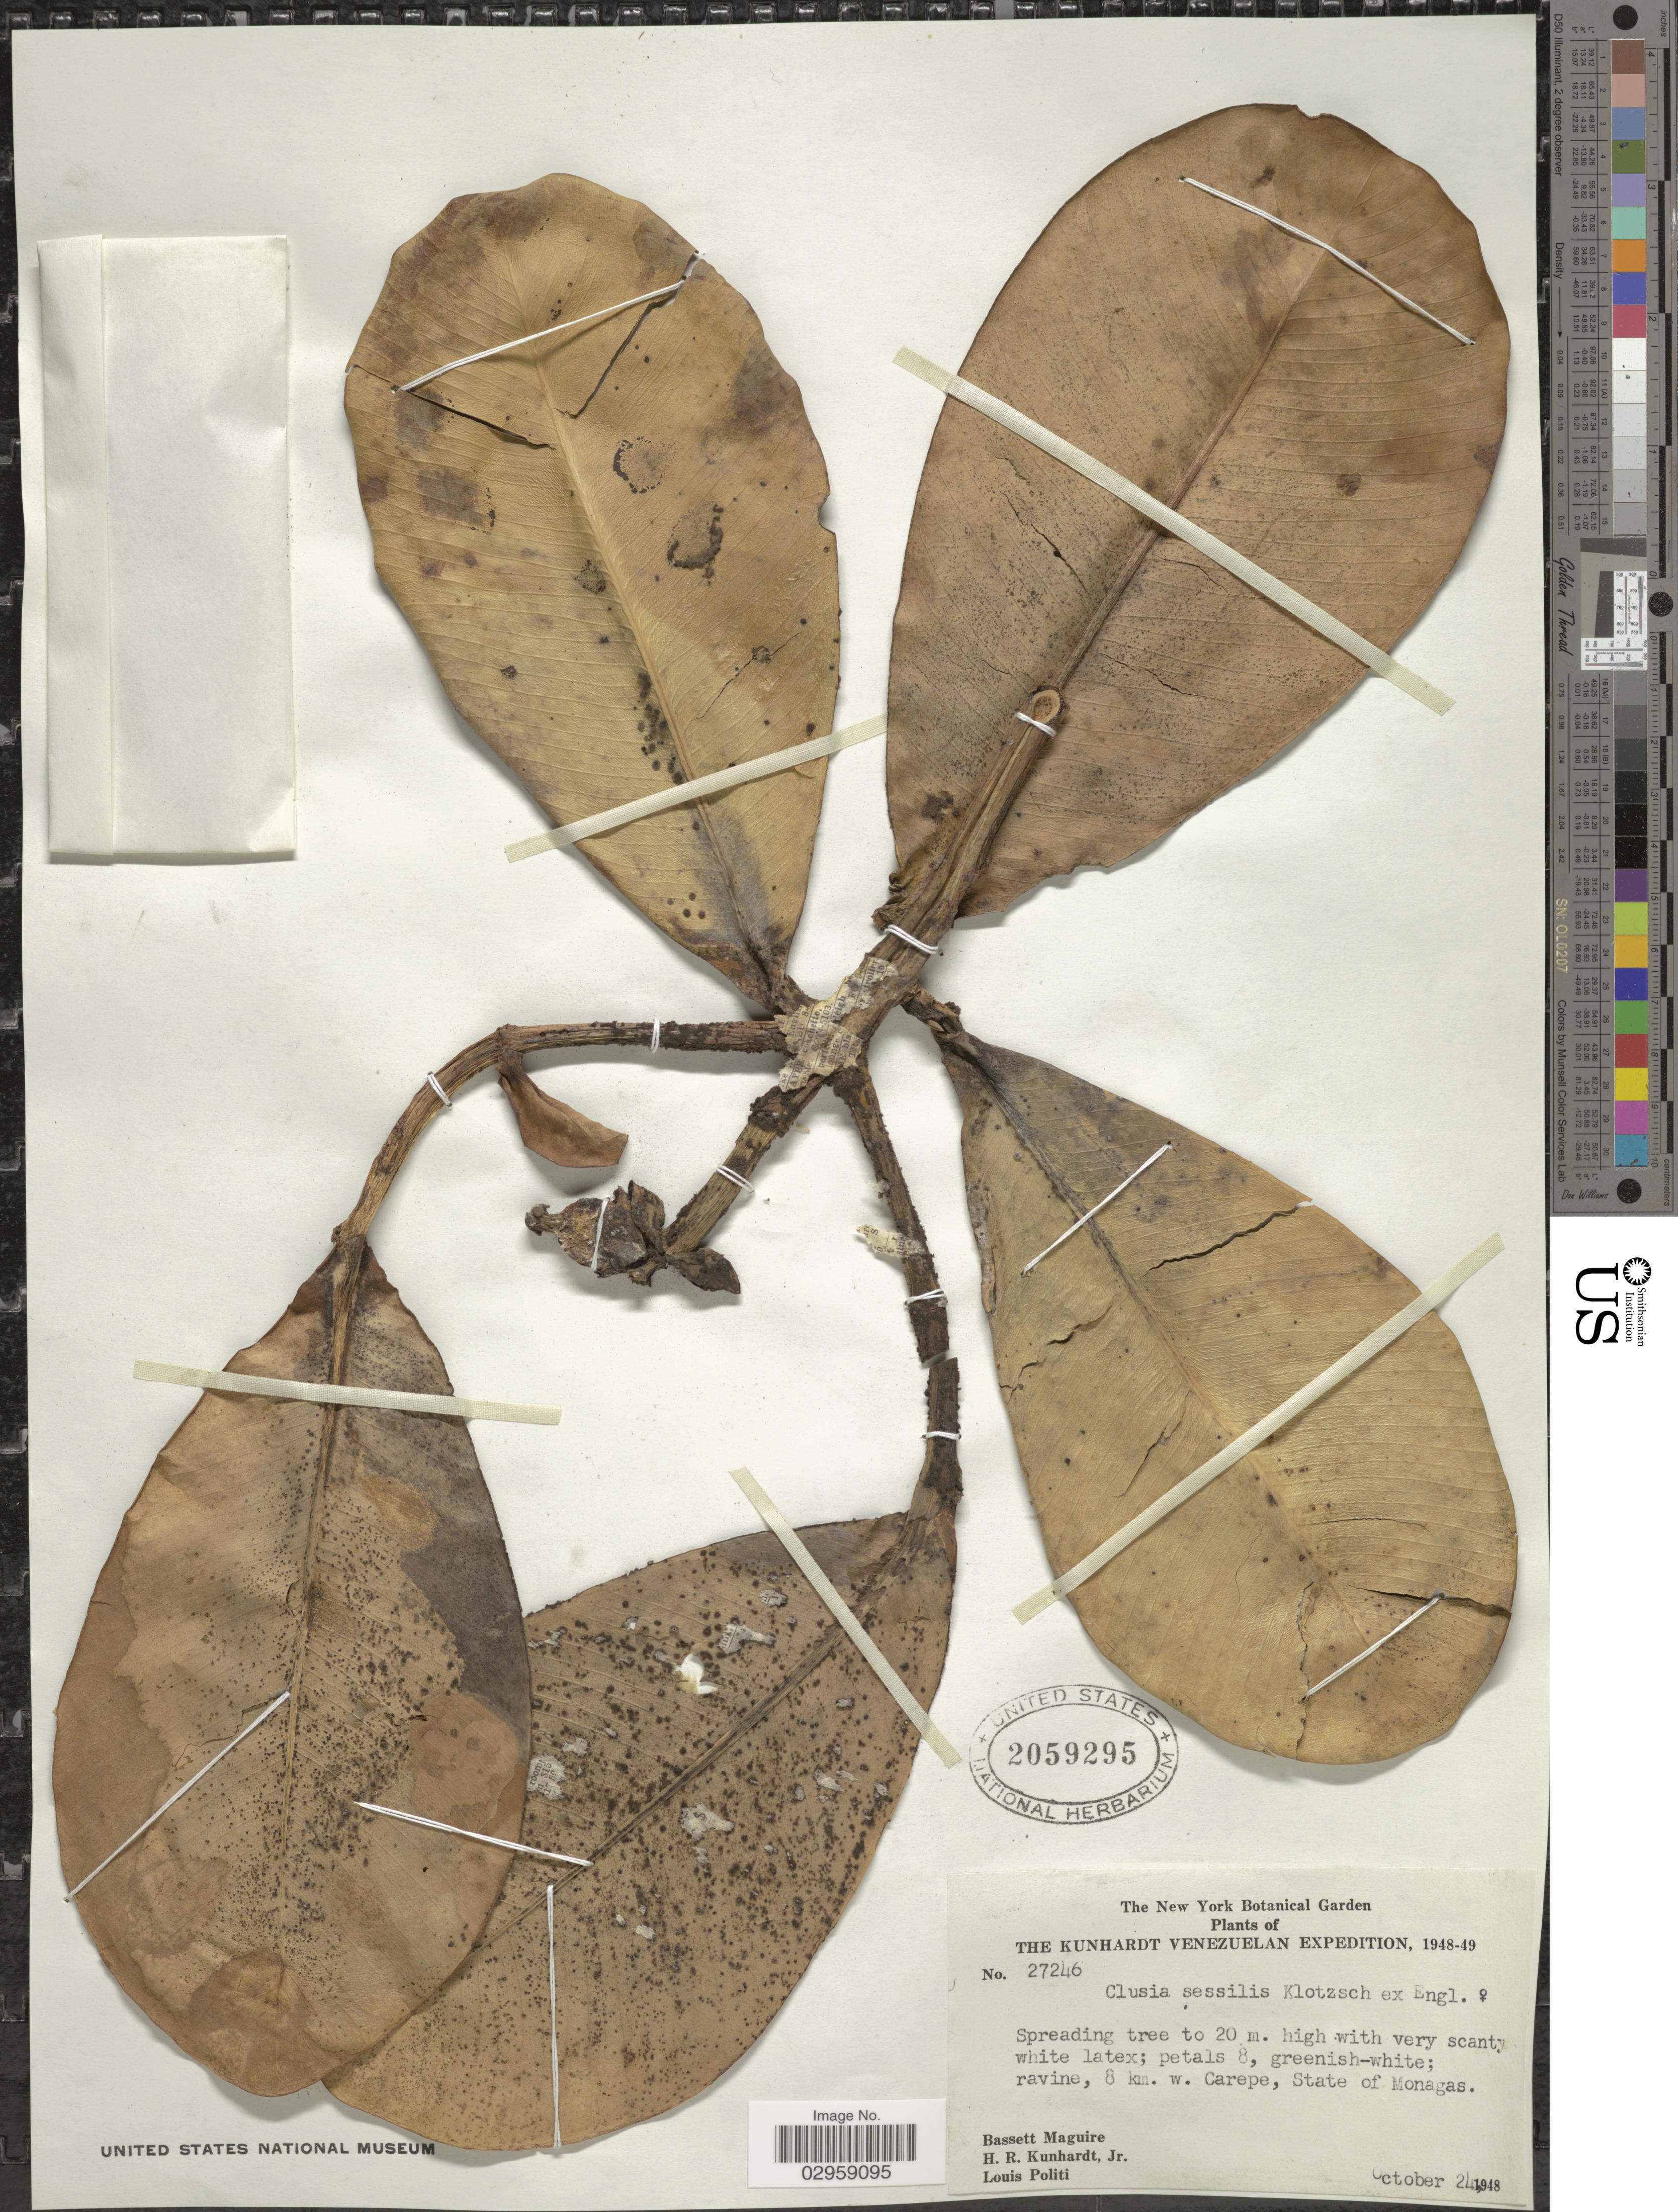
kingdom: Plantae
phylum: Tracheophyta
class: Magnoliopsida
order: Malpighiales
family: Clusiaceae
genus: Clusia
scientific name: Clusia alata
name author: Triana & Planch.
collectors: B. Maguire, H. Kunhardt & L. Politi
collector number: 27246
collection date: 1948-10-24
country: Venezuela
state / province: Monagas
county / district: Caripe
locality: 8 km. w. of Caripe.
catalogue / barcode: US 2059295